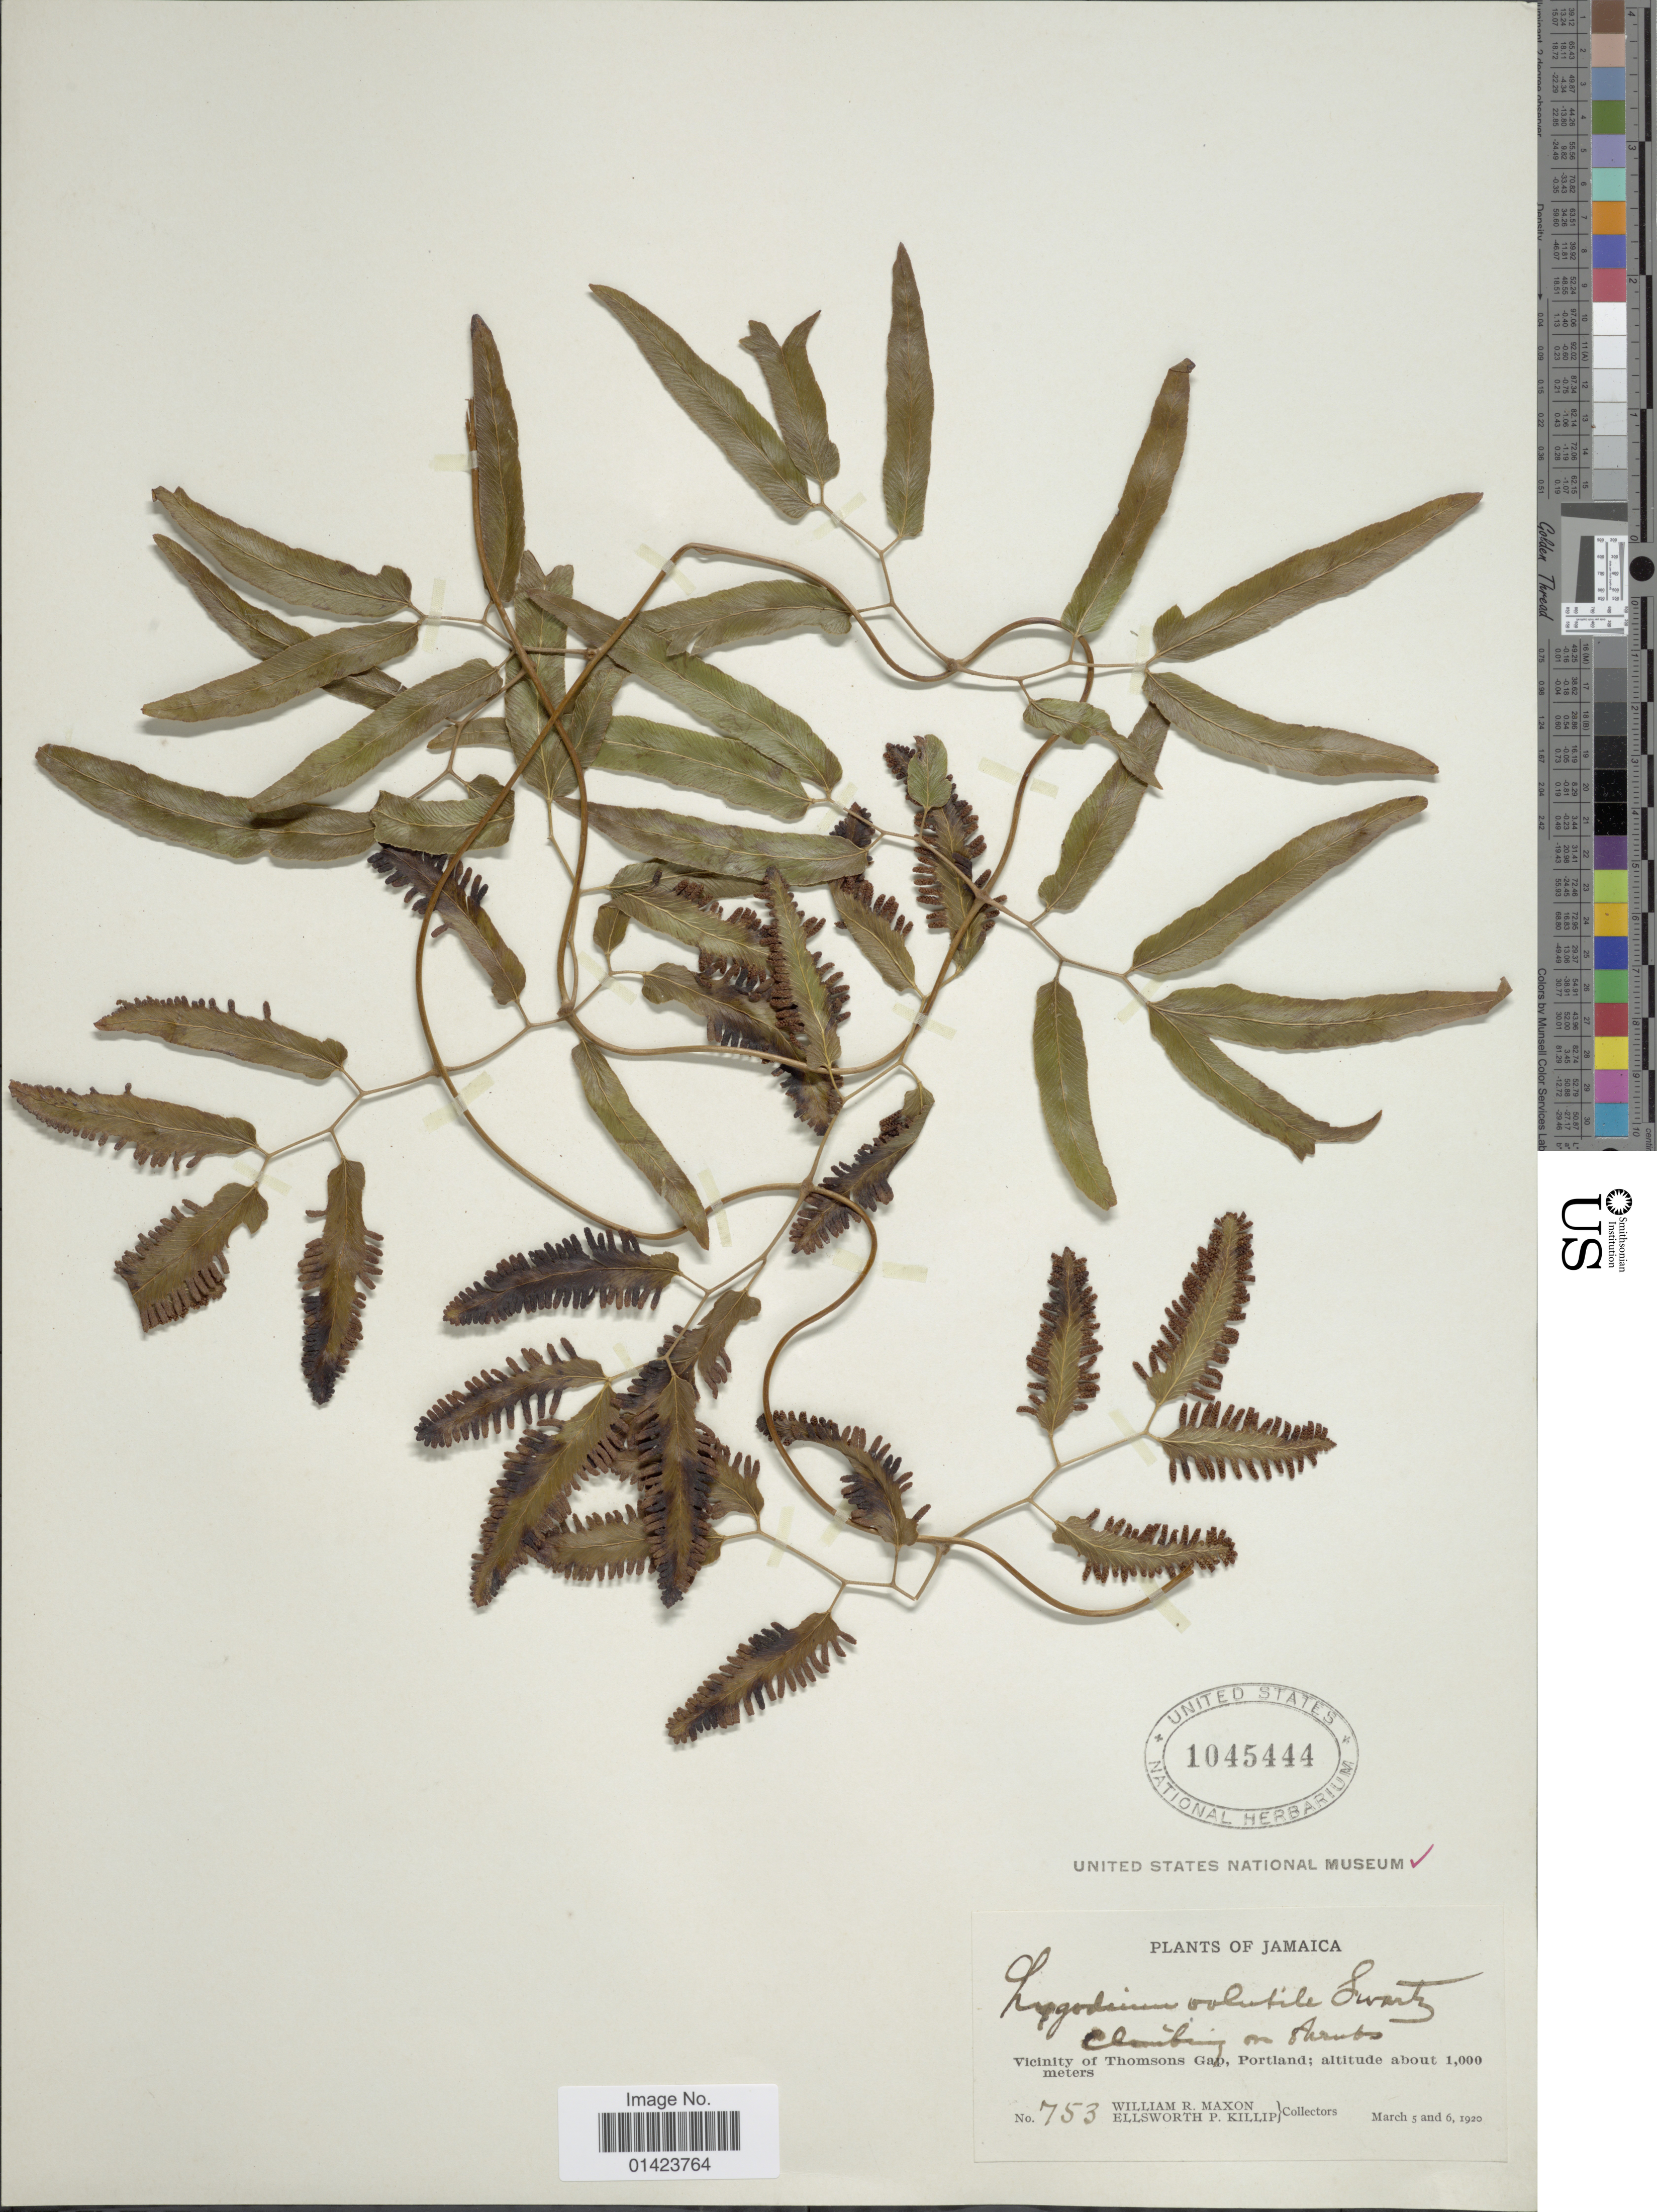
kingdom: Plantae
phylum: Tracheophyta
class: Polypodiopsida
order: Schizaeales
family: Lygodiaceae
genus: Lygodium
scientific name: Lygodium volubile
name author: Sw.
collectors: W. R. Maxon & E. P. Killip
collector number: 753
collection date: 1920-03-05/1920-03-06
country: Jamaica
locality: Jamaica, Vicinity of Thomson Gap, Portland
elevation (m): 1000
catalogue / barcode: US 1045444